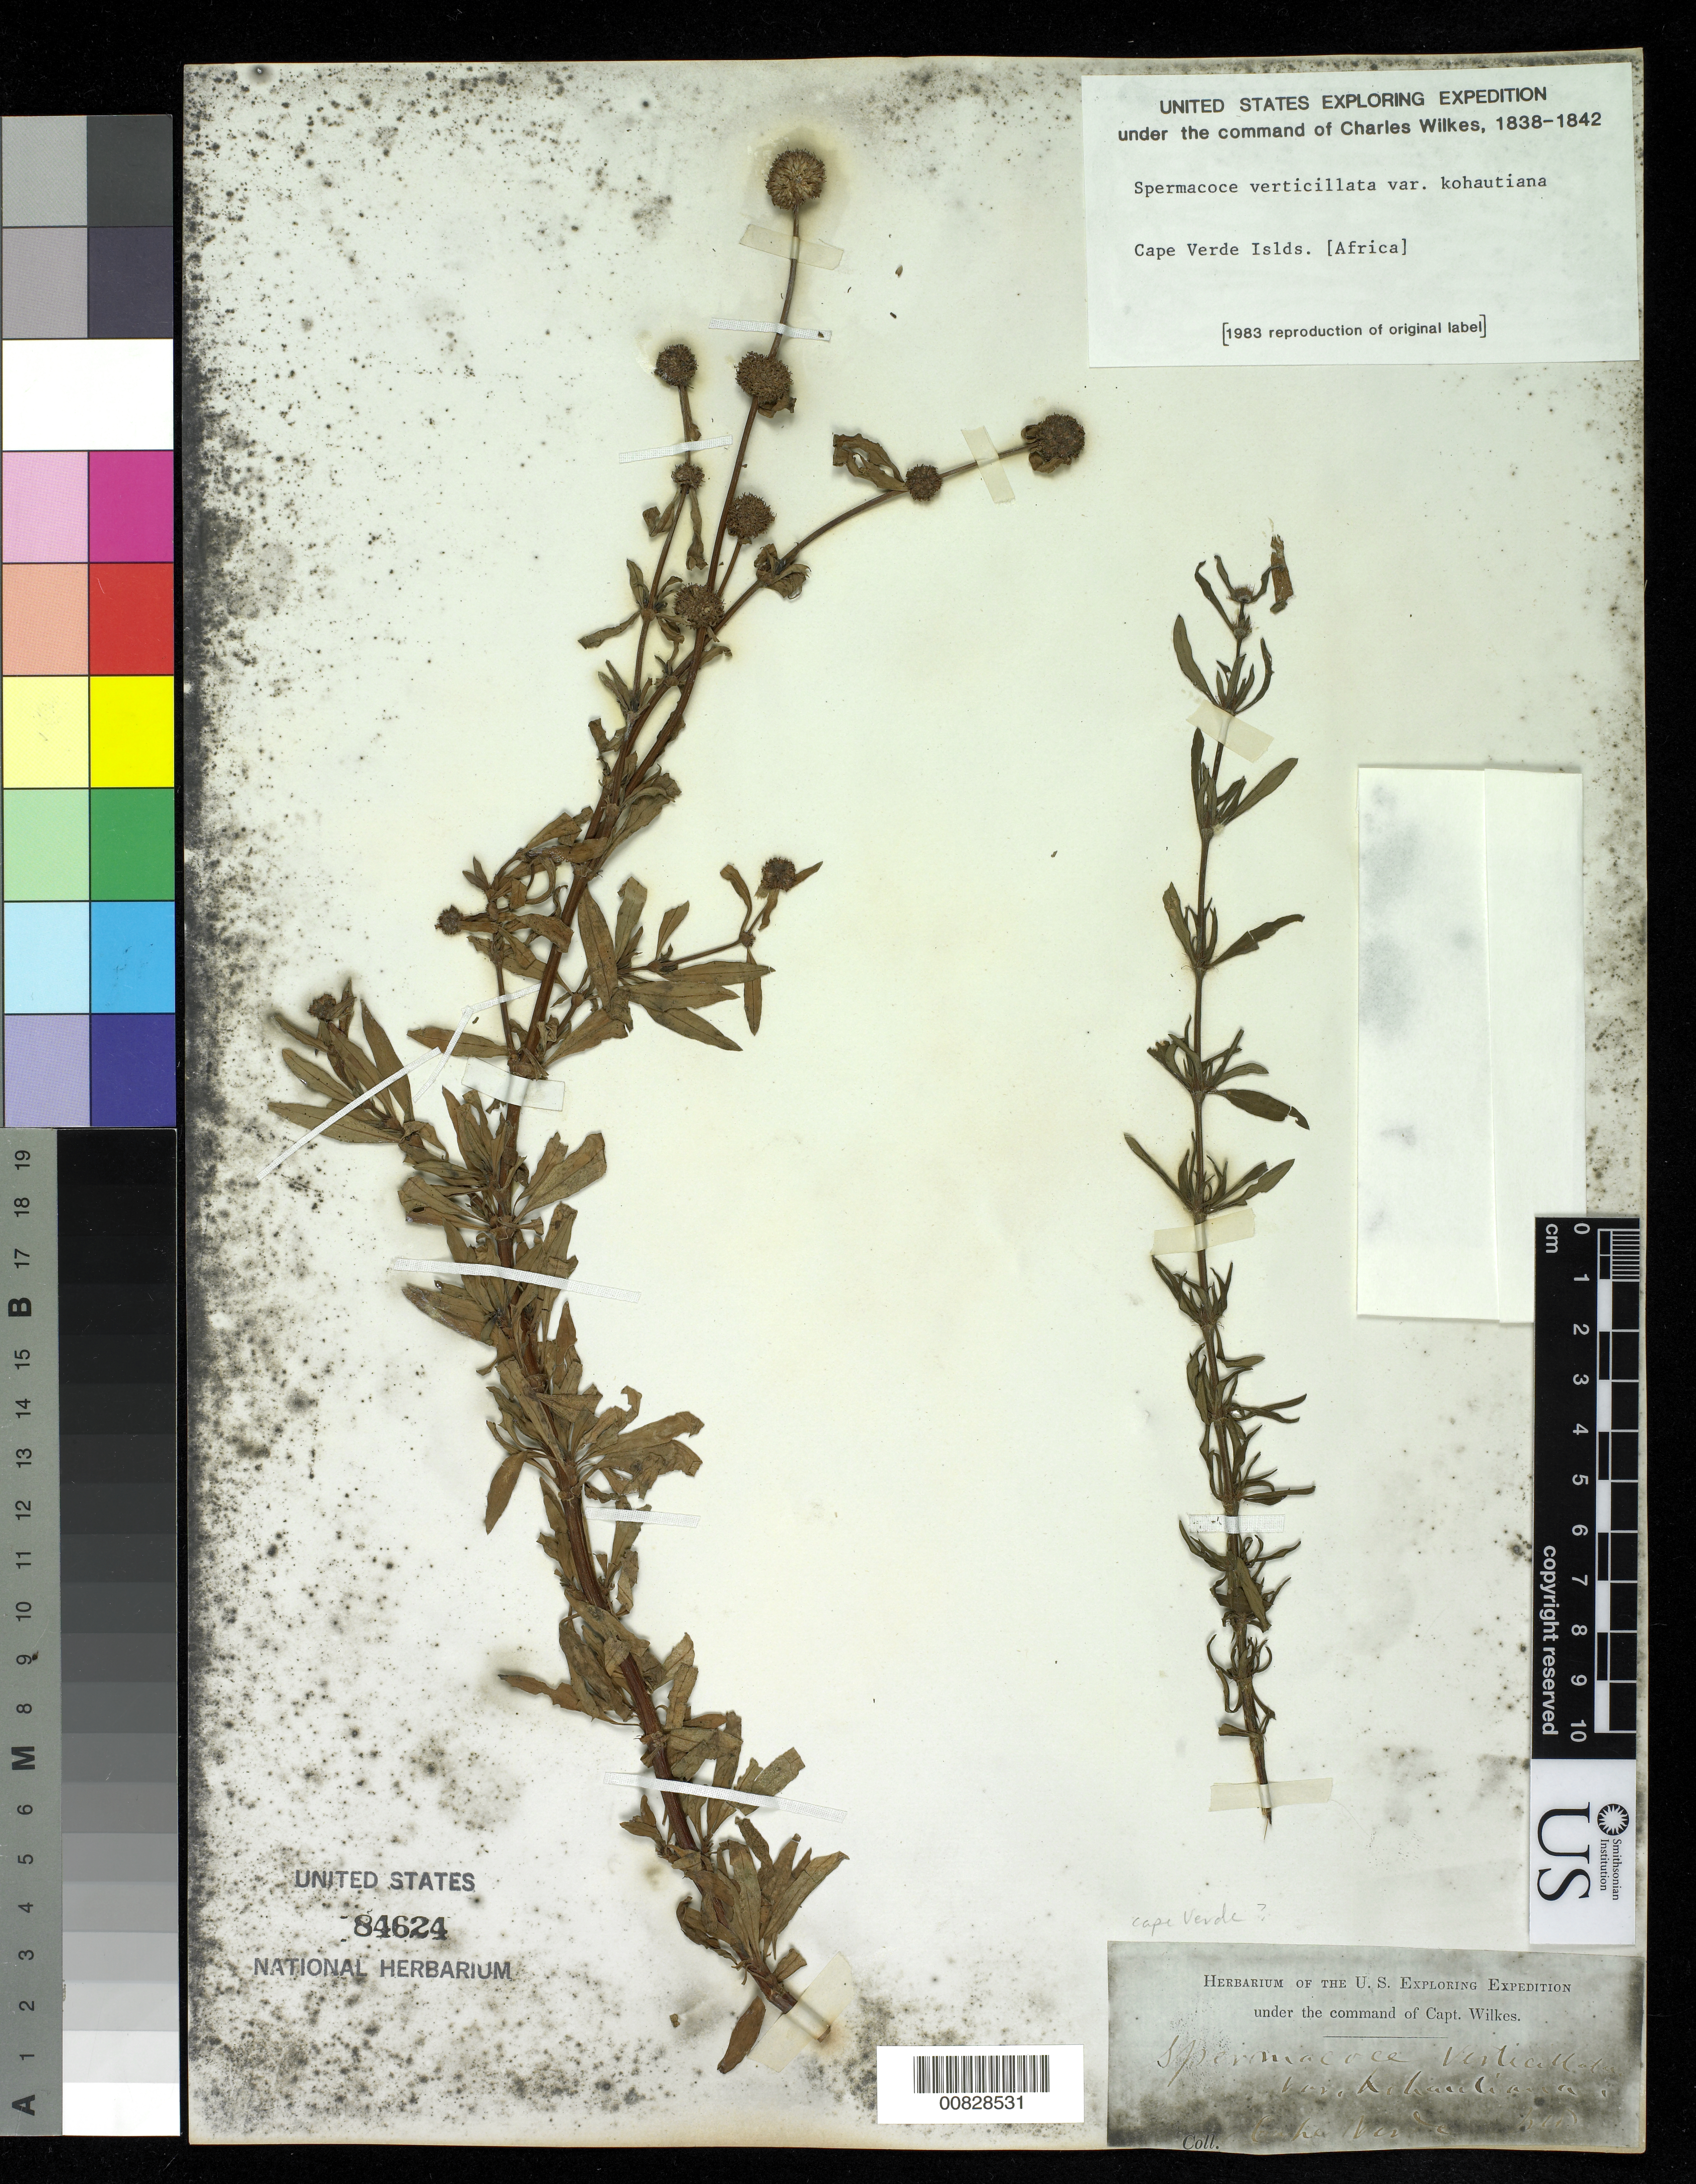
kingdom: Plantae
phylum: Tracheophyta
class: Magnoliopsida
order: Gentianales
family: Rubiaceae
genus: Borreria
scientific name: Borreria verticillata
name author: (L.) G. Mey.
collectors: Wilkes Explor. Exped.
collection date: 1838/1842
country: Cape Verde Islands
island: Sao Tiago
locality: Cape Verde Islds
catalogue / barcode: US 84624